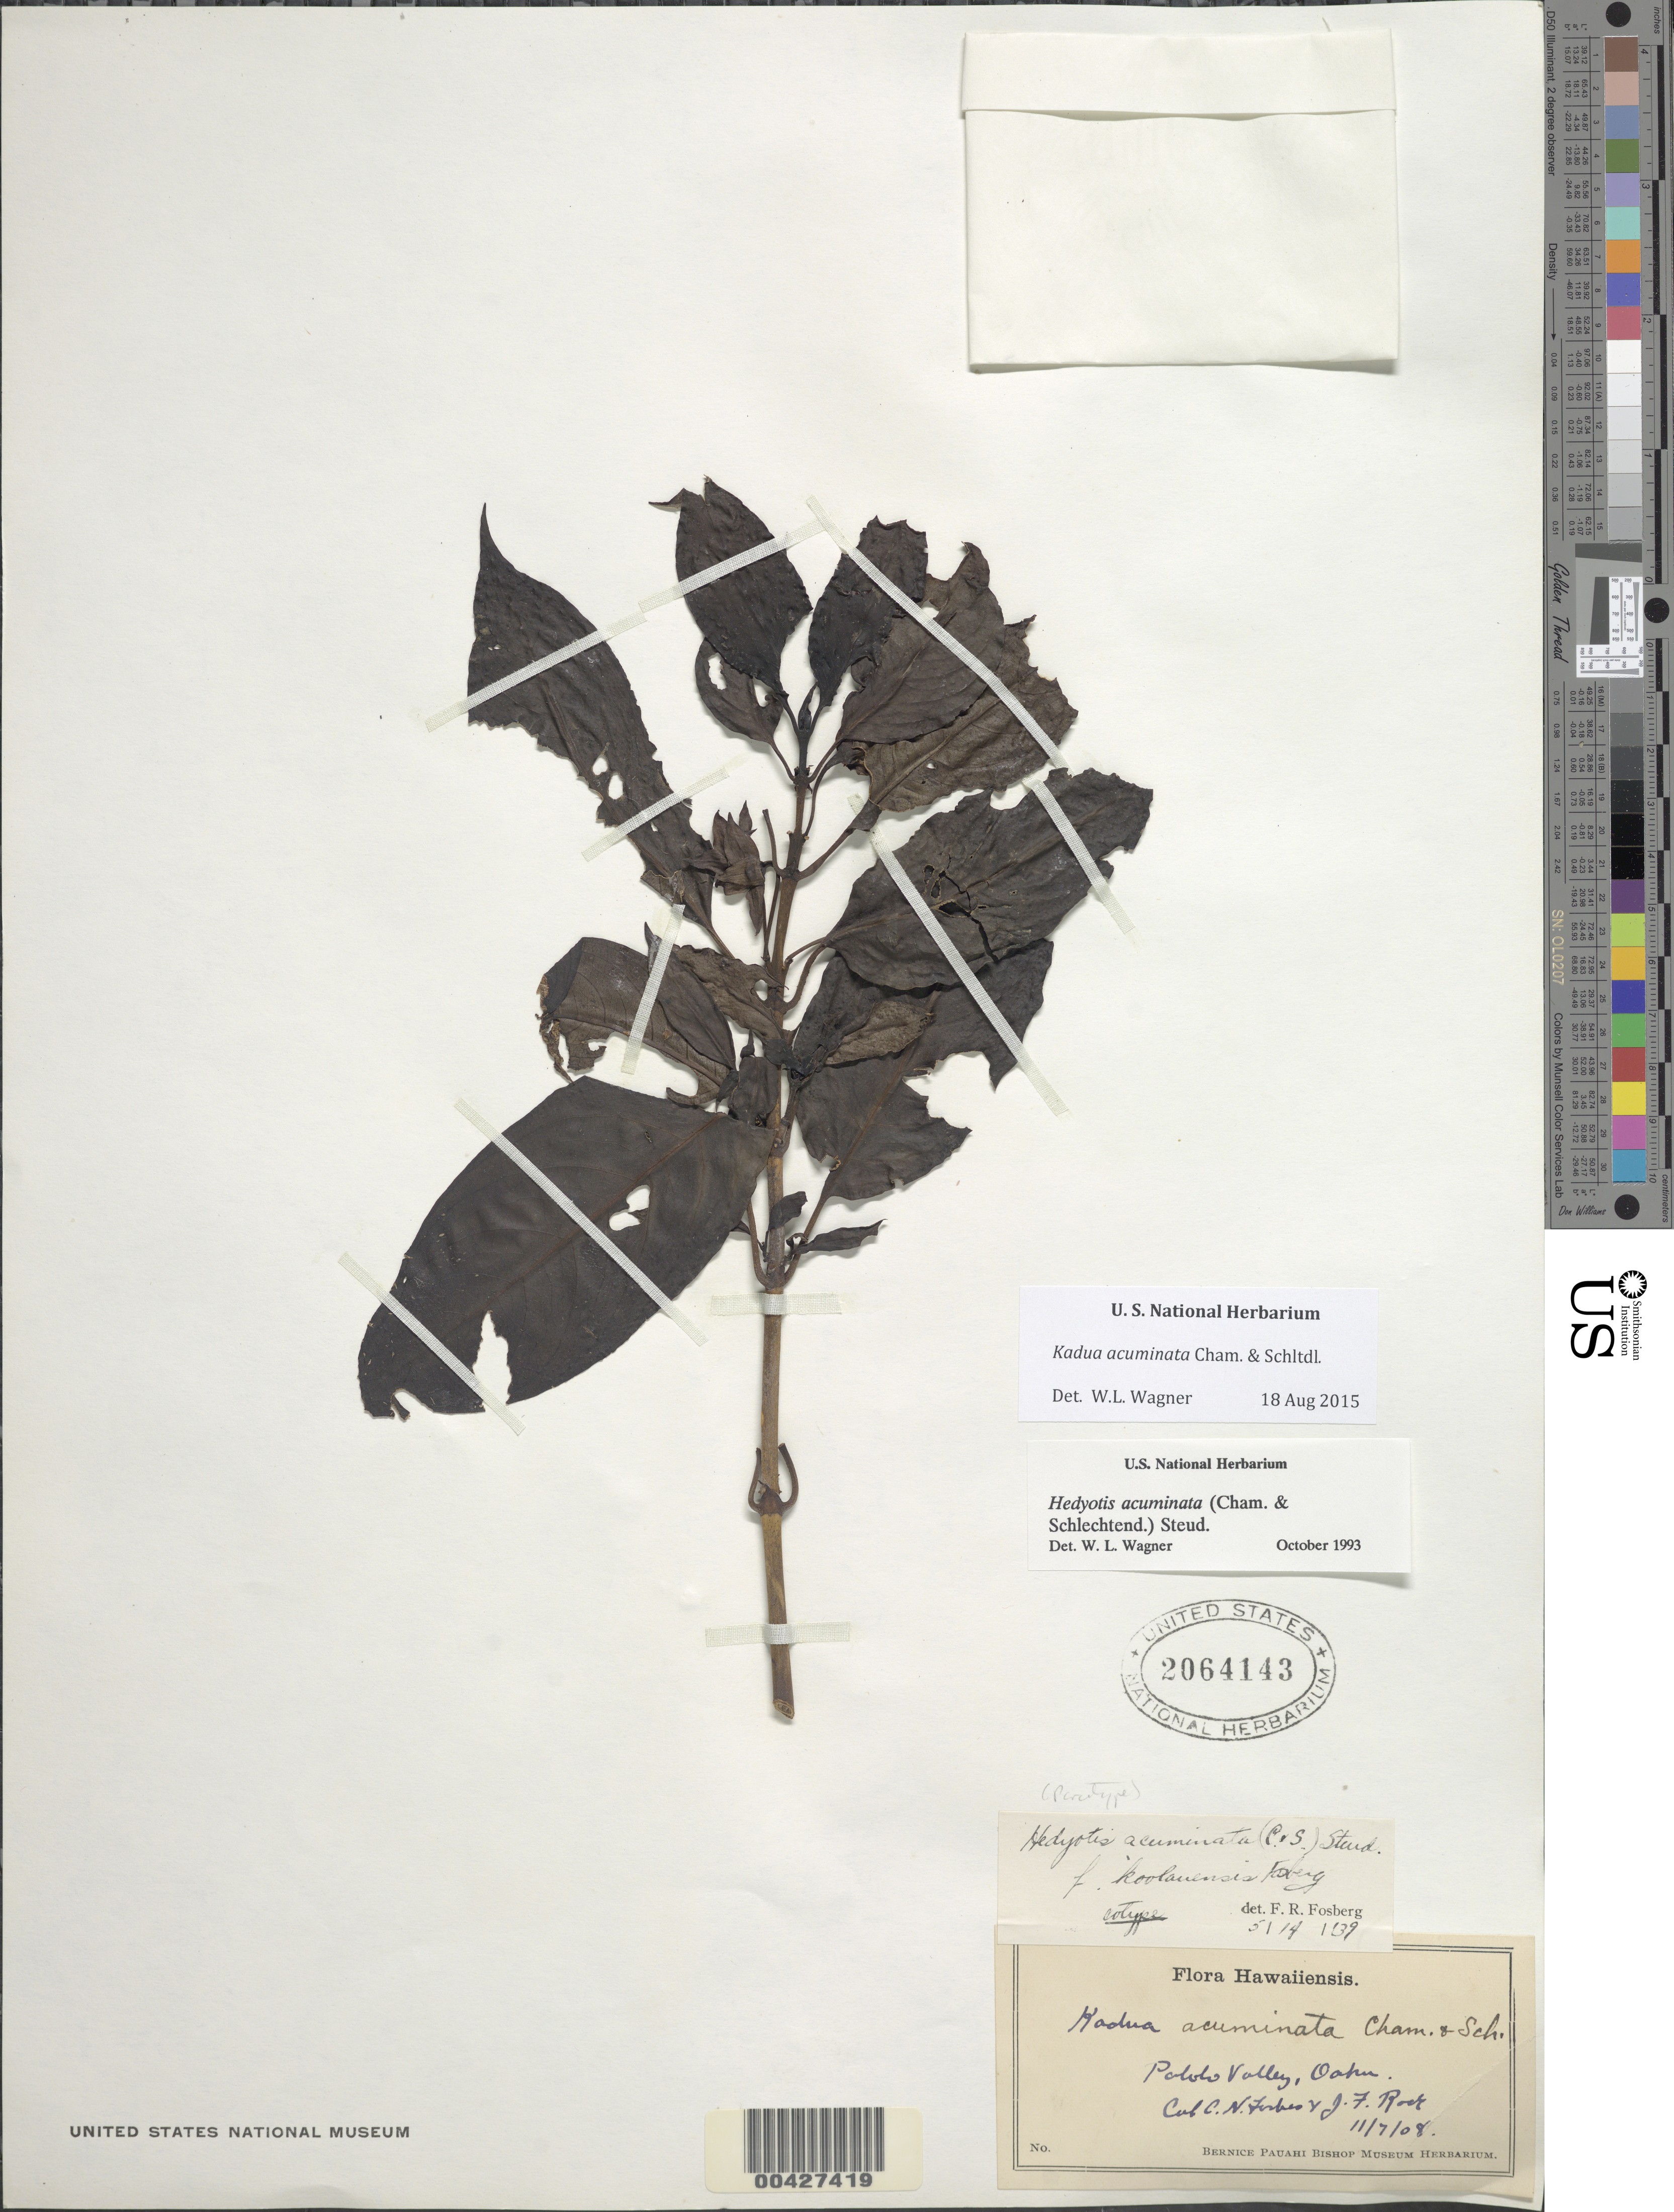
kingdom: Plantae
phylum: Tracheophyta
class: Magnoliopsida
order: Gentianales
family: Rubiaceae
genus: Kadua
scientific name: Kadua acuminata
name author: Cham. & Schltdl.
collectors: C. N. Forbes & J. F. Rock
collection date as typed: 11 Jul 1908 or 7 Nov 1908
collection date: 1908-07-11 or 1908-11-07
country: United States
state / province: Hawaii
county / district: Honolulu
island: Oahu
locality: Palolo Valley.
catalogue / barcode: US 2064143